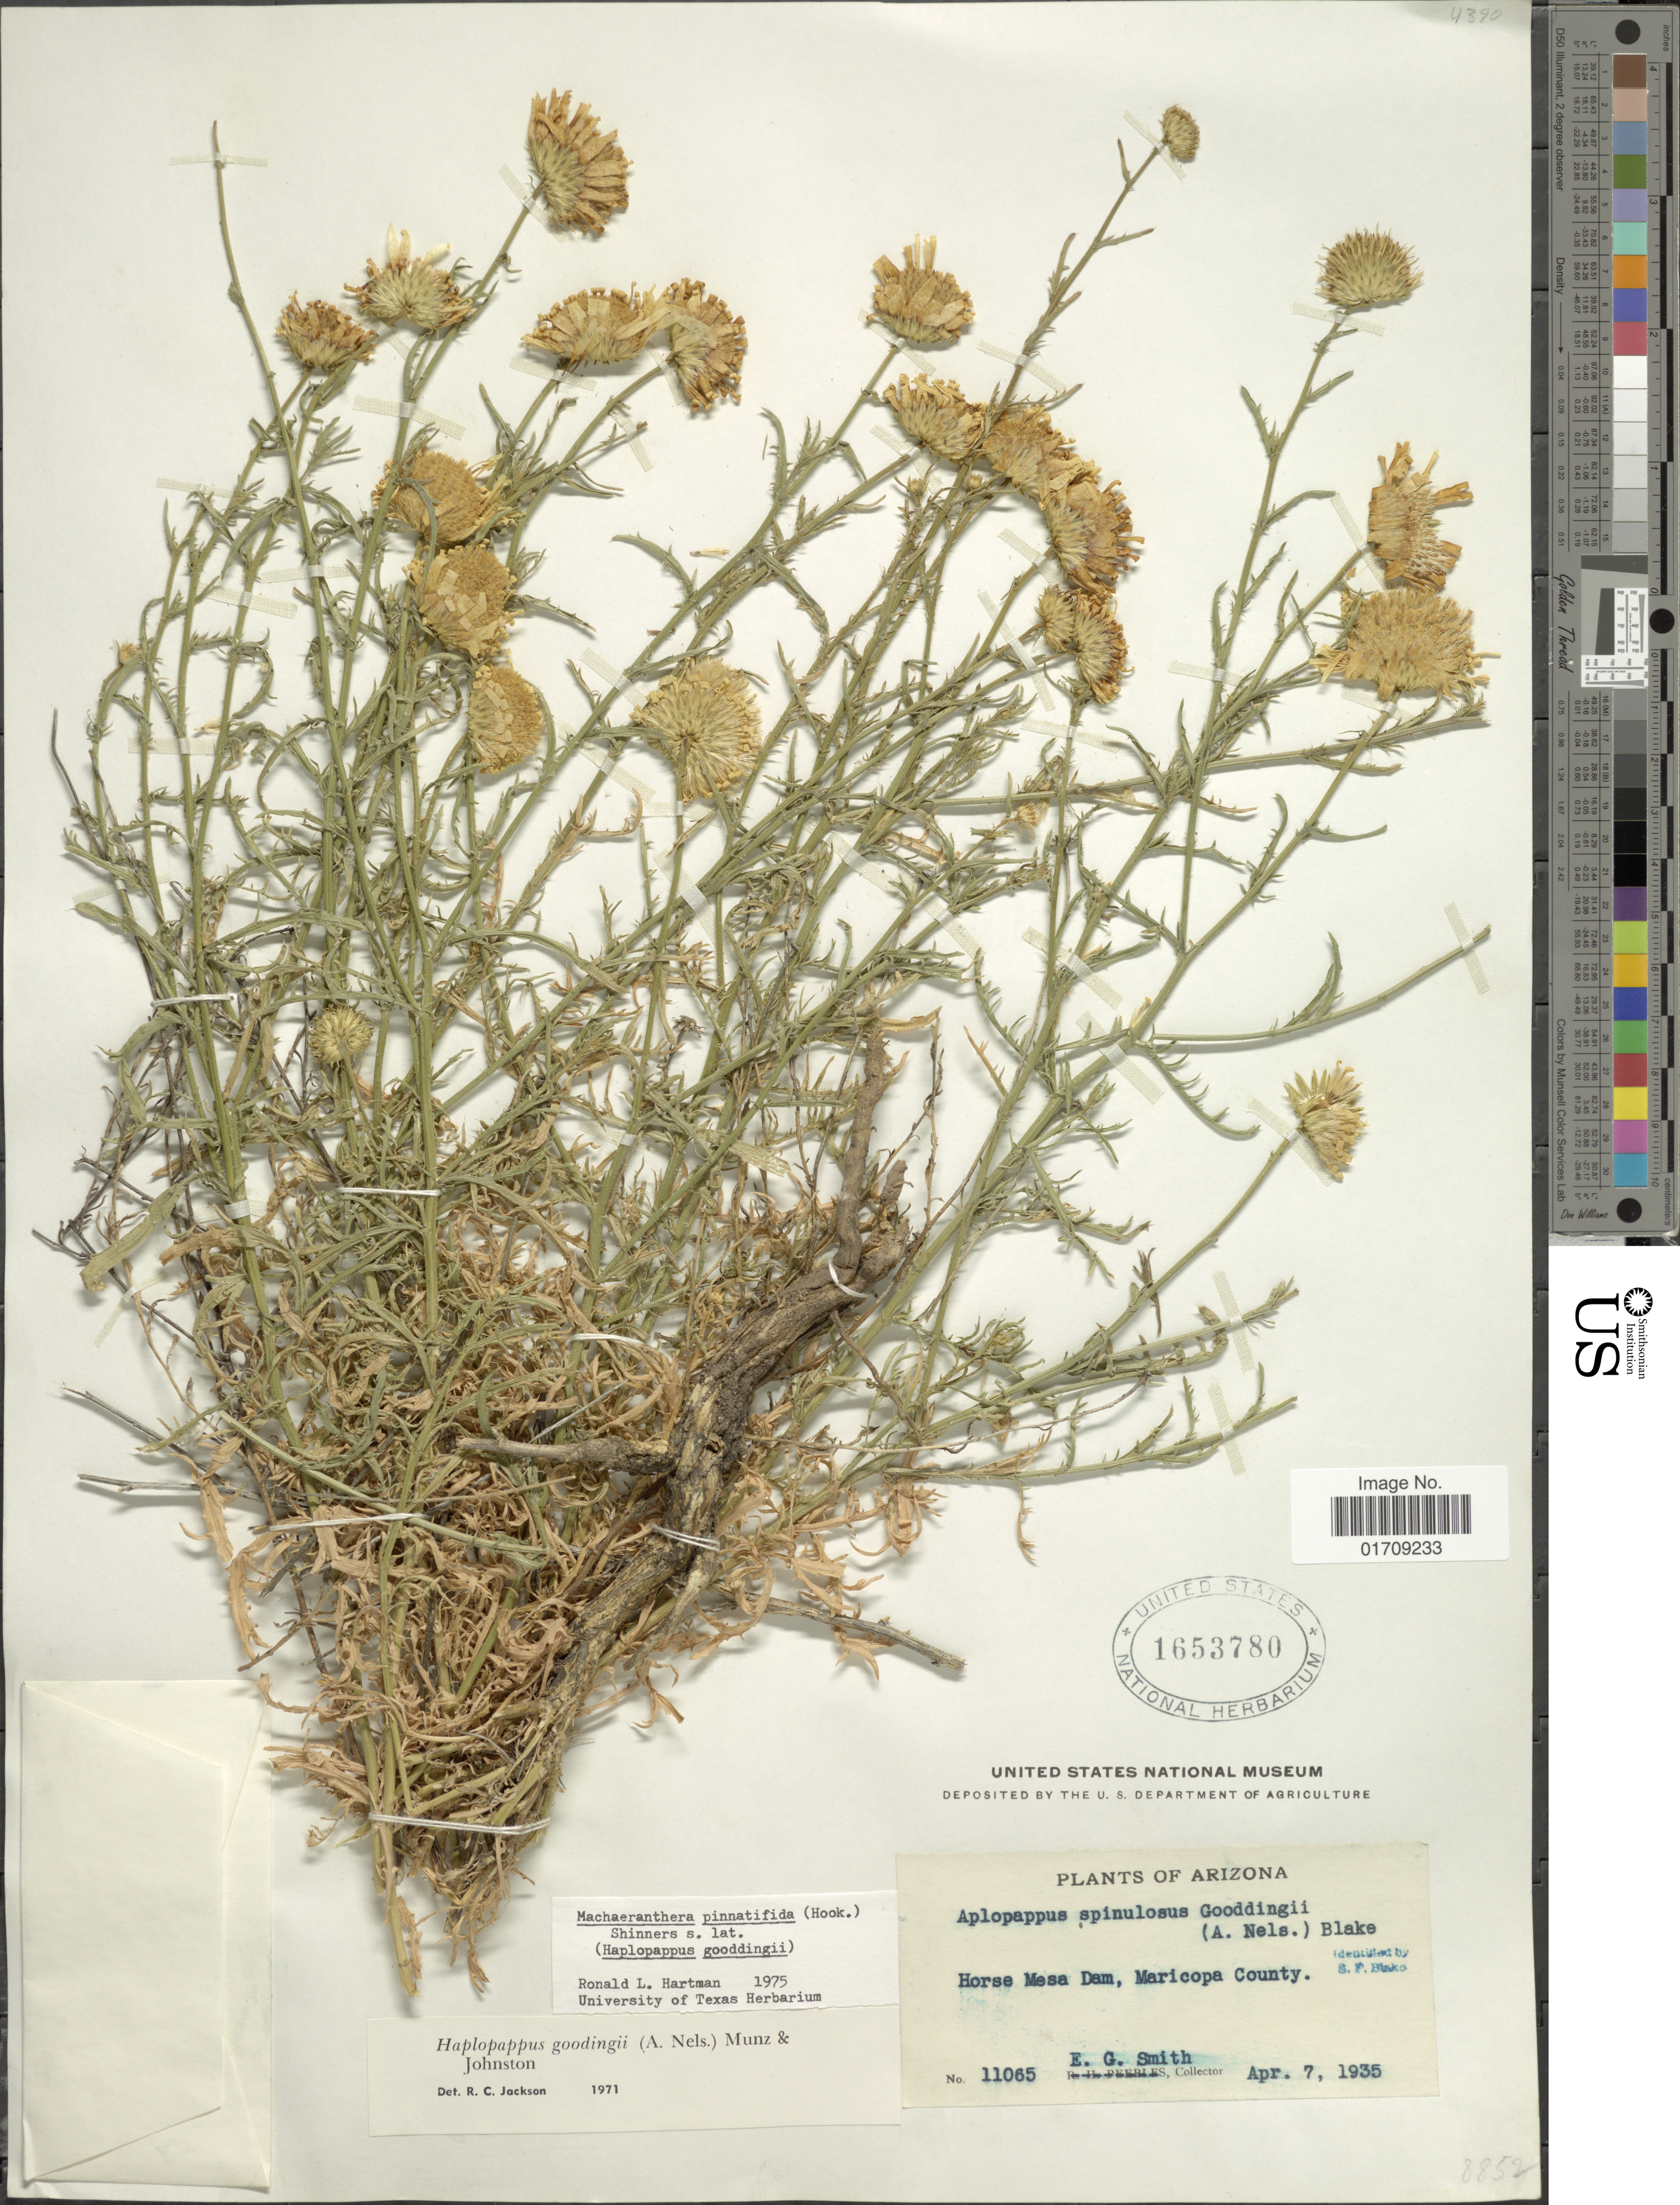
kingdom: Plantae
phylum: Tracheophyta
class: Magnoliopsida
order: Asterales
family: Asteraceae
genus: Machaeranthera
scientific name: Machaeranthera pinnatifida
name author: (Hook.) Shinners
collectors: E. G. Smith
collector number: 11065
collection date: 1935-04-07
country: United States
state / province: Arizona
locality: Horse Mesa Dam, Maricopa County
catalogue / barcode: US 1653780